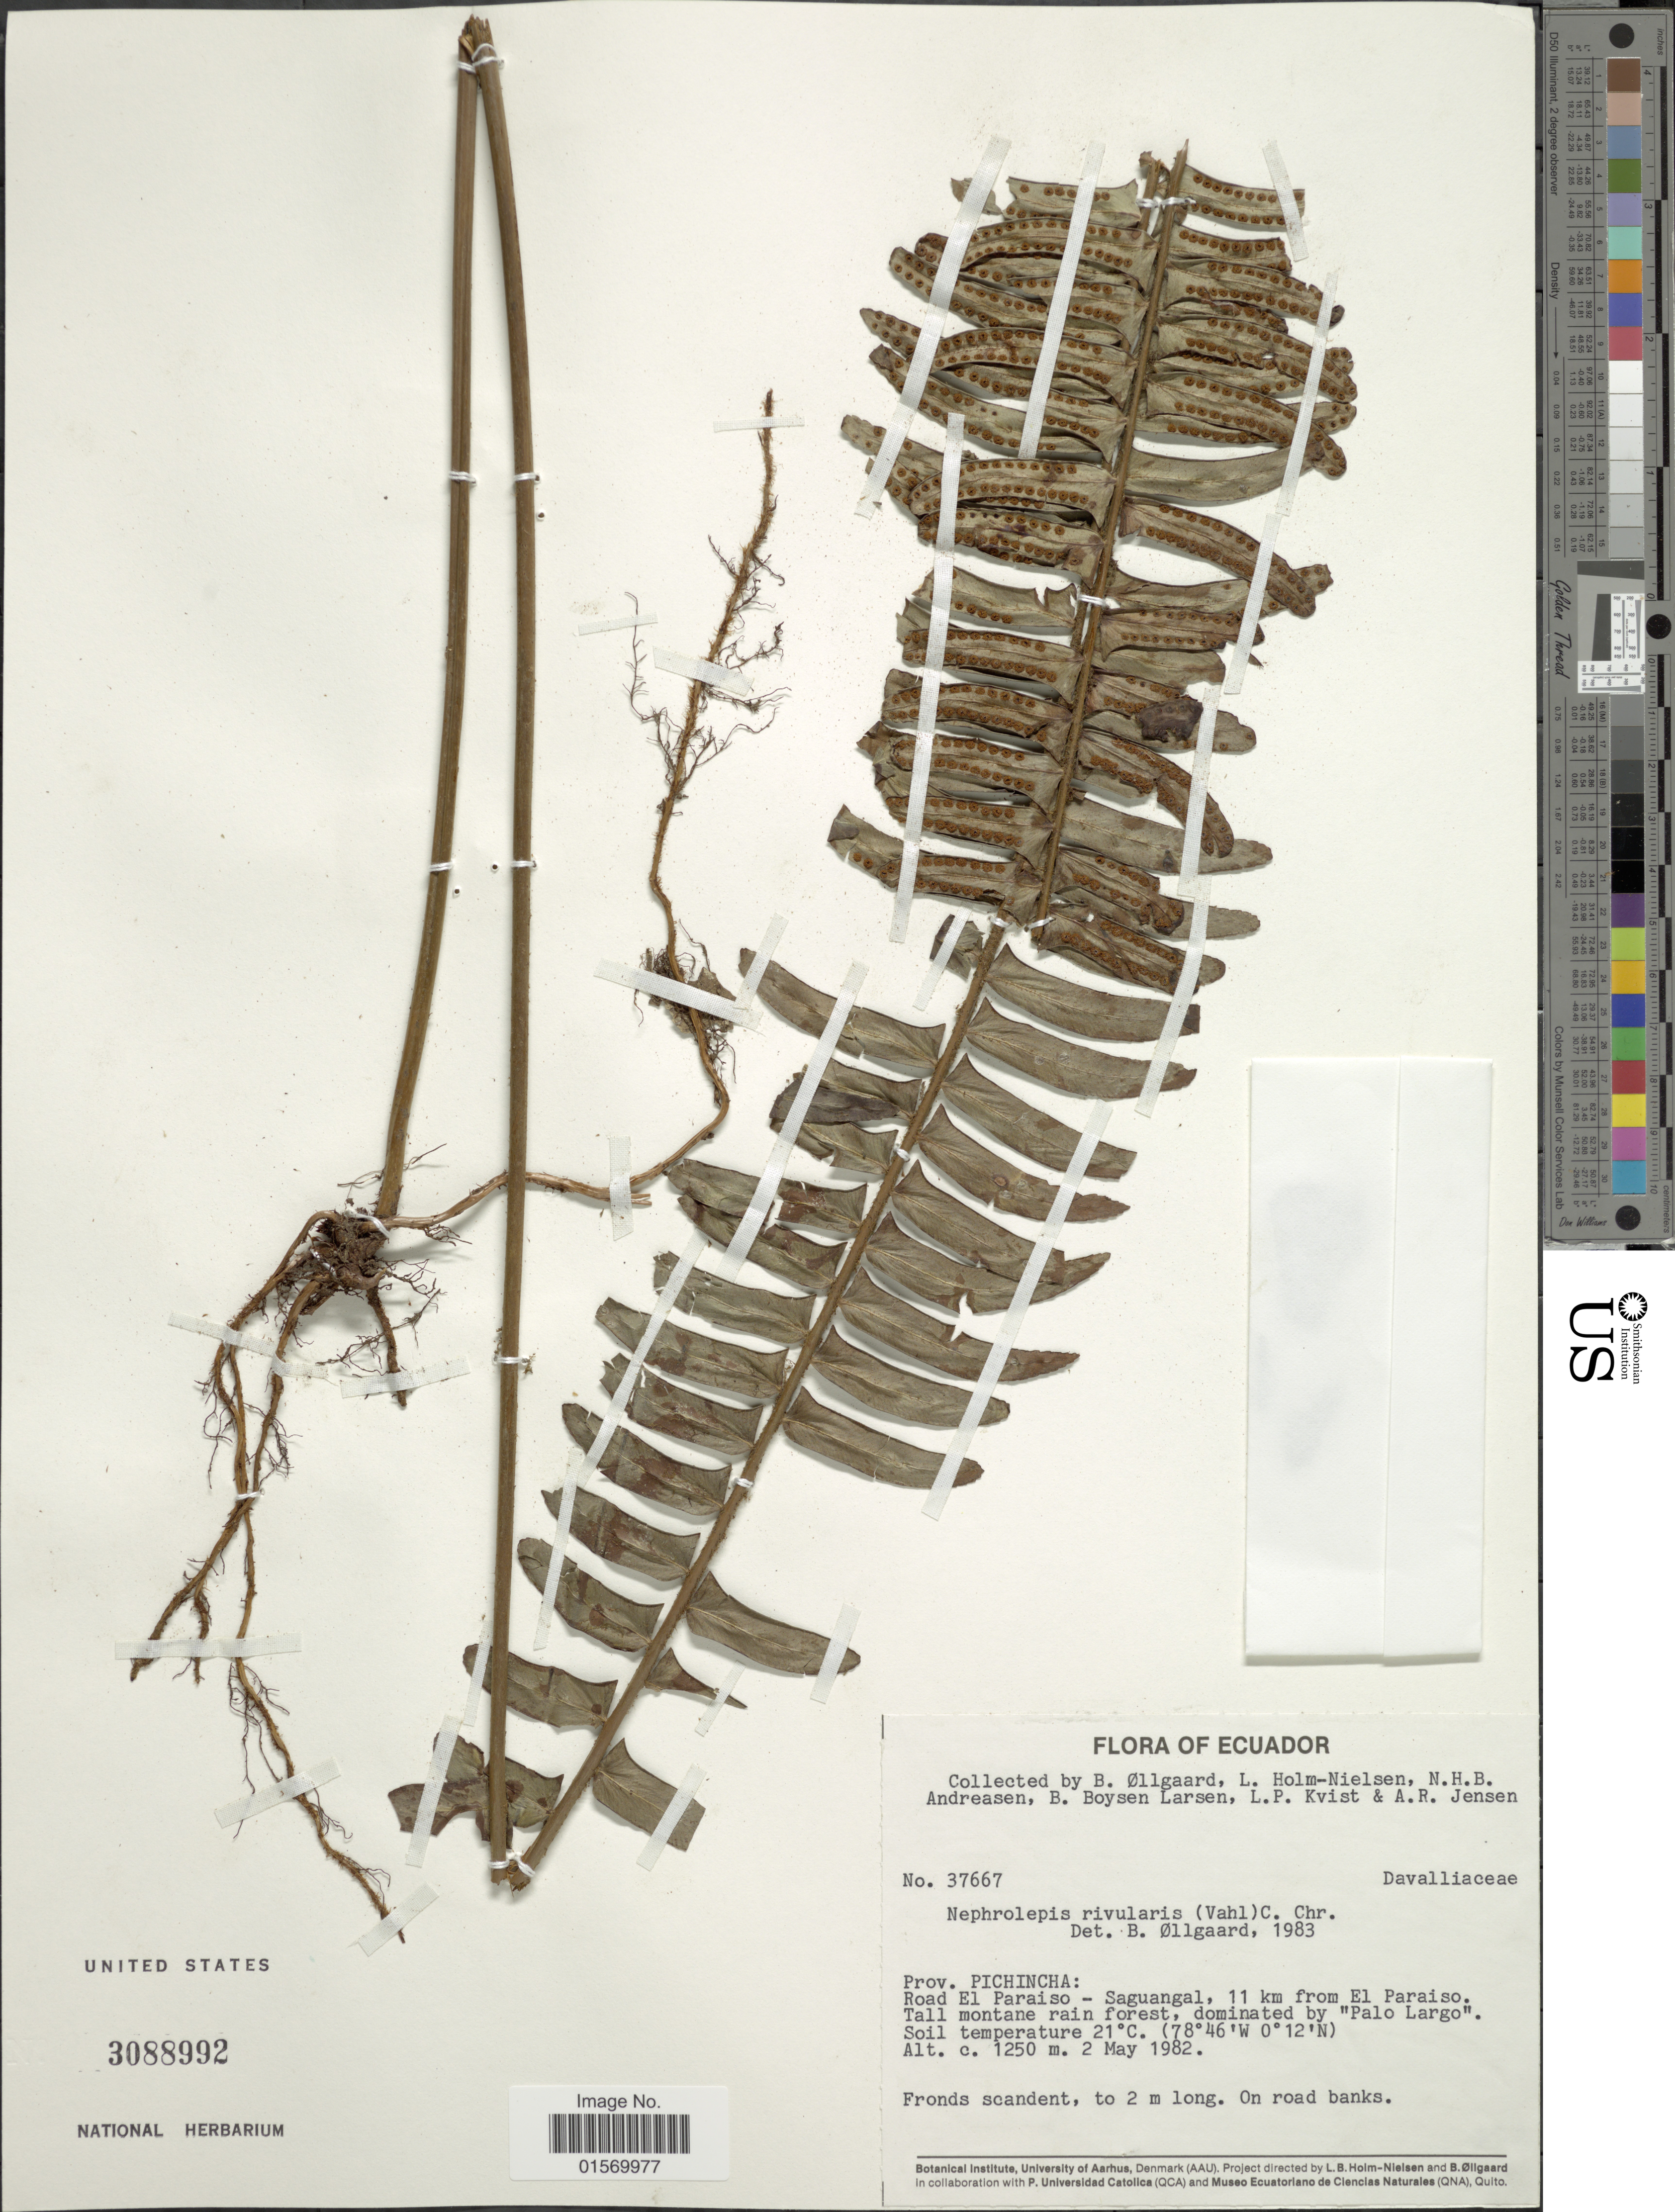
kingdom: Plantae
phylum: Tracheophyta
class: Polypodiopsida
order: Polypodiales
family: Nephrolepidaceae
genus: Nephrolepis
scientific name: Nephrolepis rivularis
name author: (Vahl) Mett. ex Krug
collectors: B. Øllgaard, L. B. Holm-Nielsen, N. Andreasen, B. Boysen Larsen & et al.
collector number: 37667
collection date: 1982-05-02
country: Ecuador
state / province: Pichincha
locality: Road El Paraiso - Saguangal, 11 km from El Paraiso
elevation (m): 1250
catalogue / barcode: US 3088992